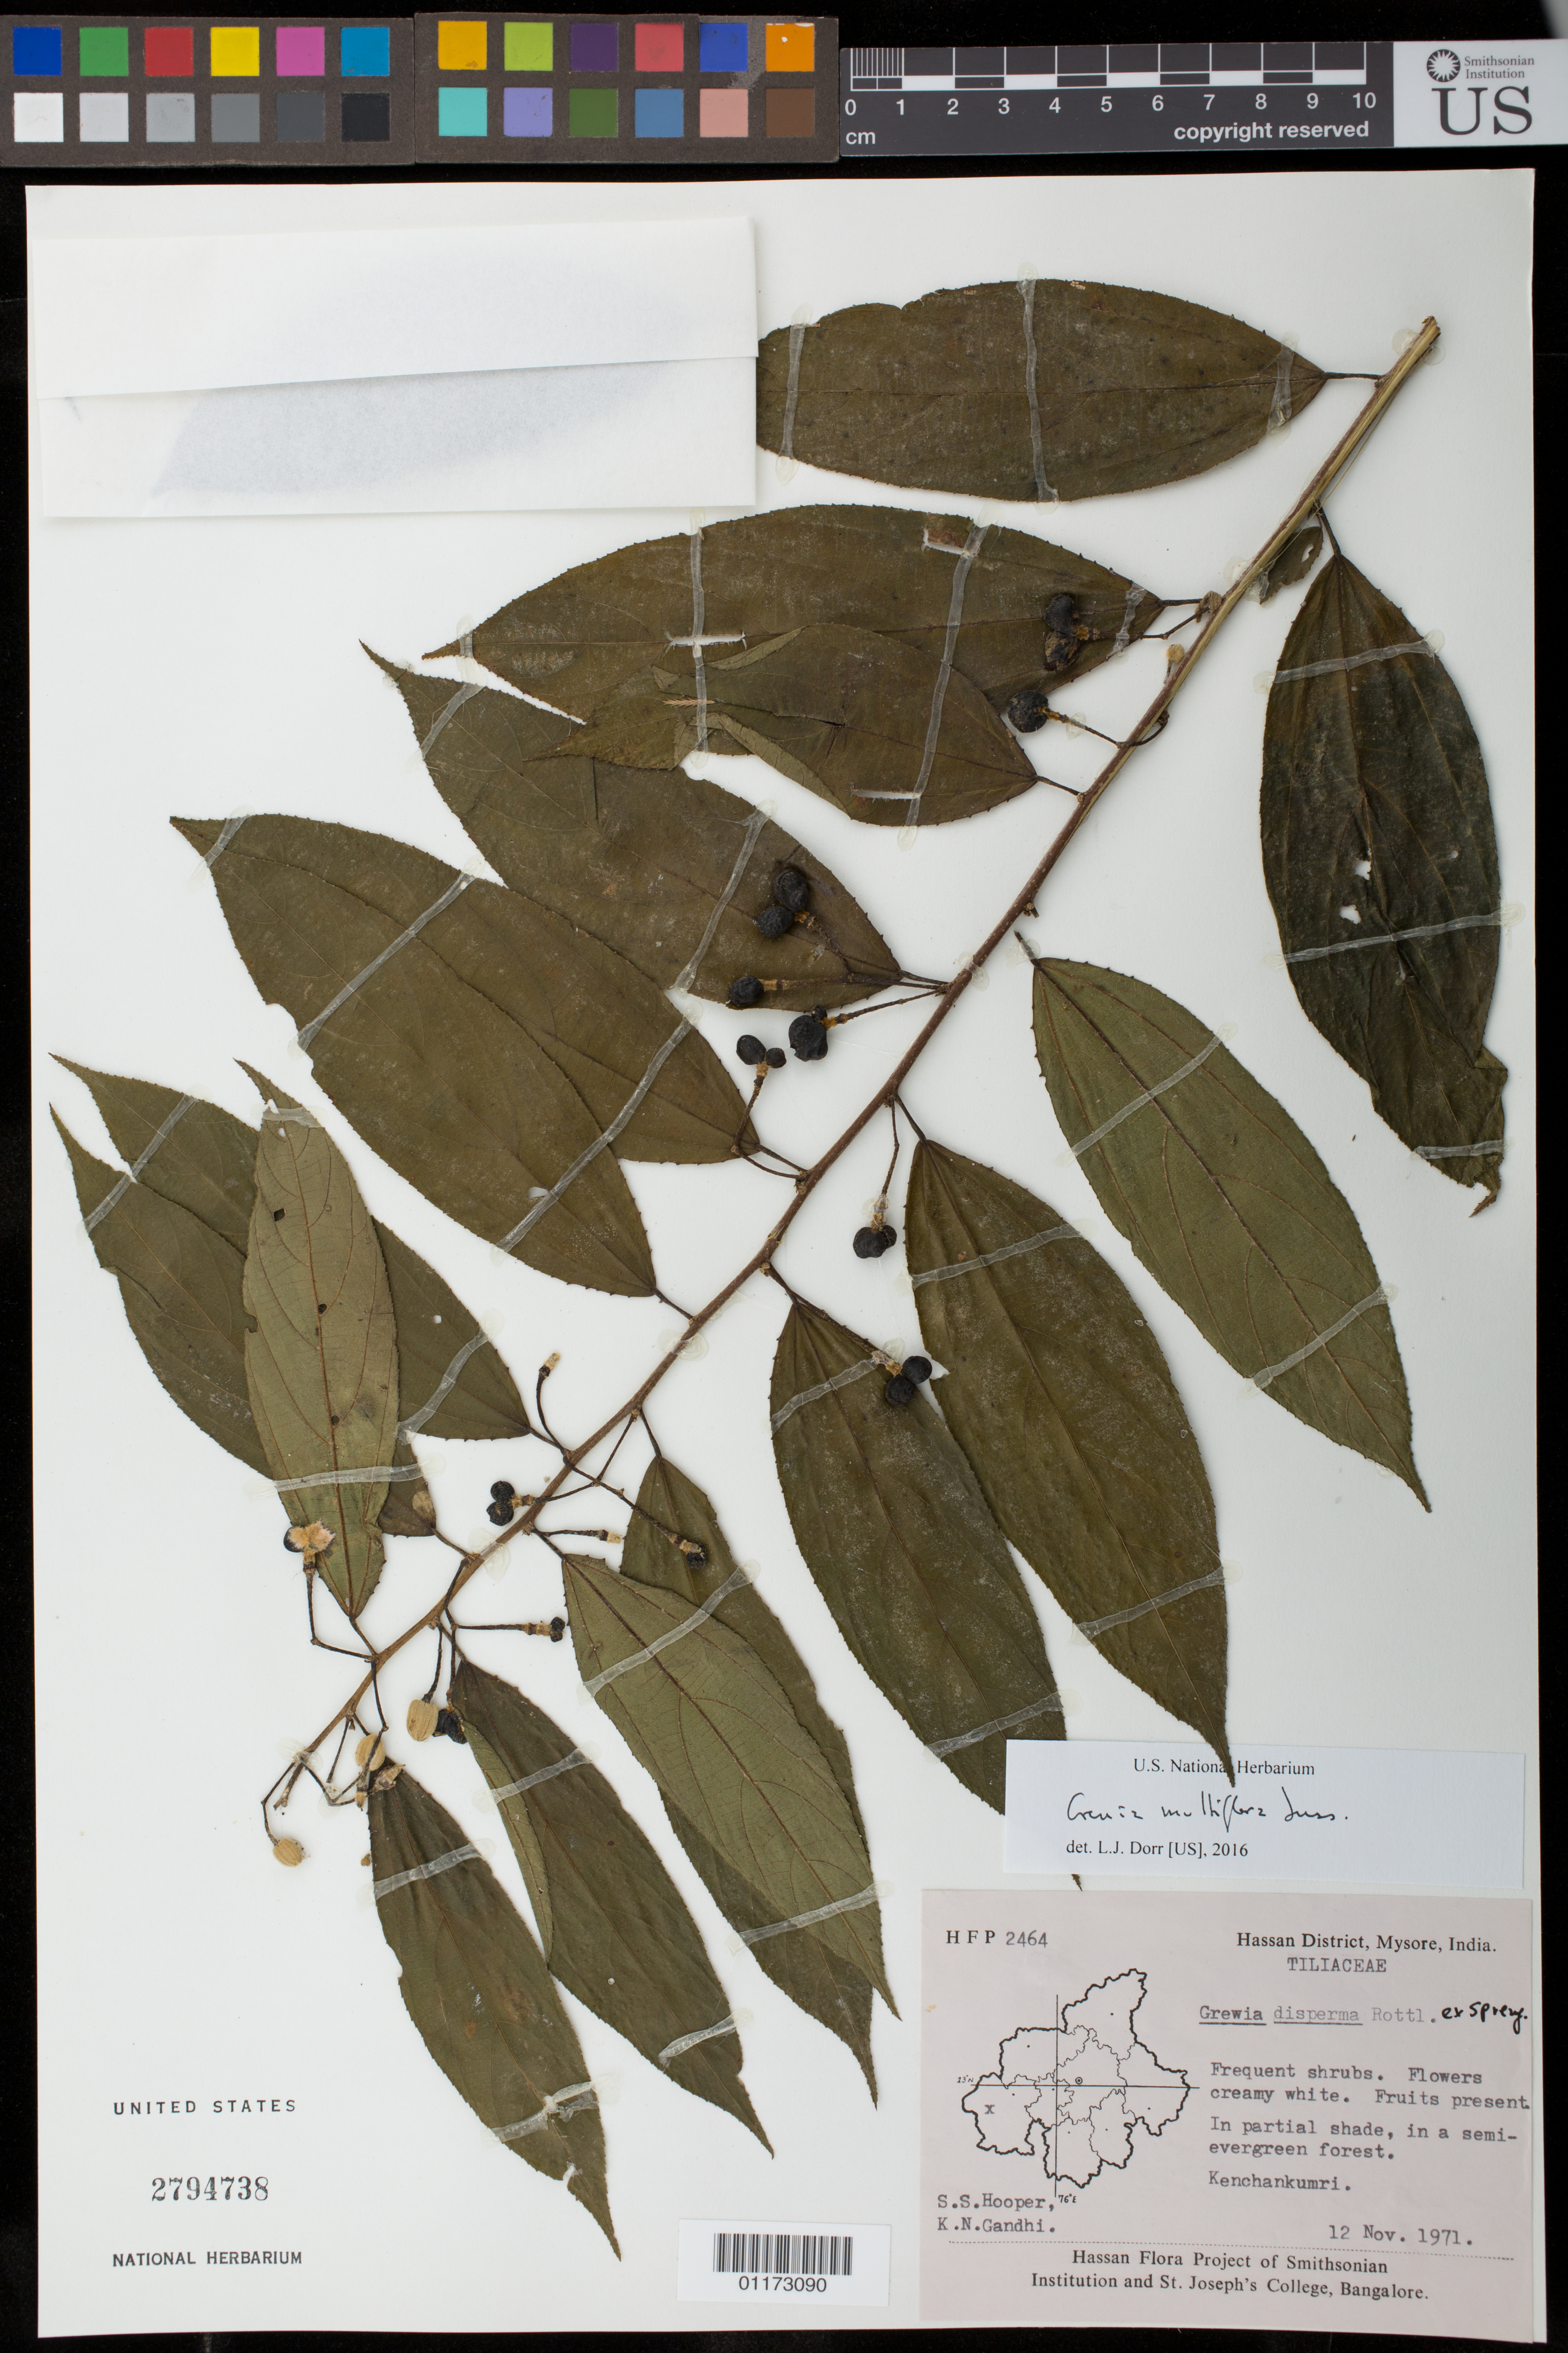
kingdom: Plantae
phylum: Tracheophyta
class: Magnoliopsida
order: Malvales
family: Malvaceae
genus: Grewia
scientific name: Grewia multiflora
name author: Juss.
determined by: Dorr, L. J., (BOT), Smithsonian Institution - National Museum of Natural History (UNITED STATES)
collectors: S. S. Hooper & K. N. Gandhi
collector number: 2464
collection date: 1971-11-12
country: India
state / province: Karnataka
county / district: Mysore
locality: Kenchankumri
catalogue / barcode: US 2794738